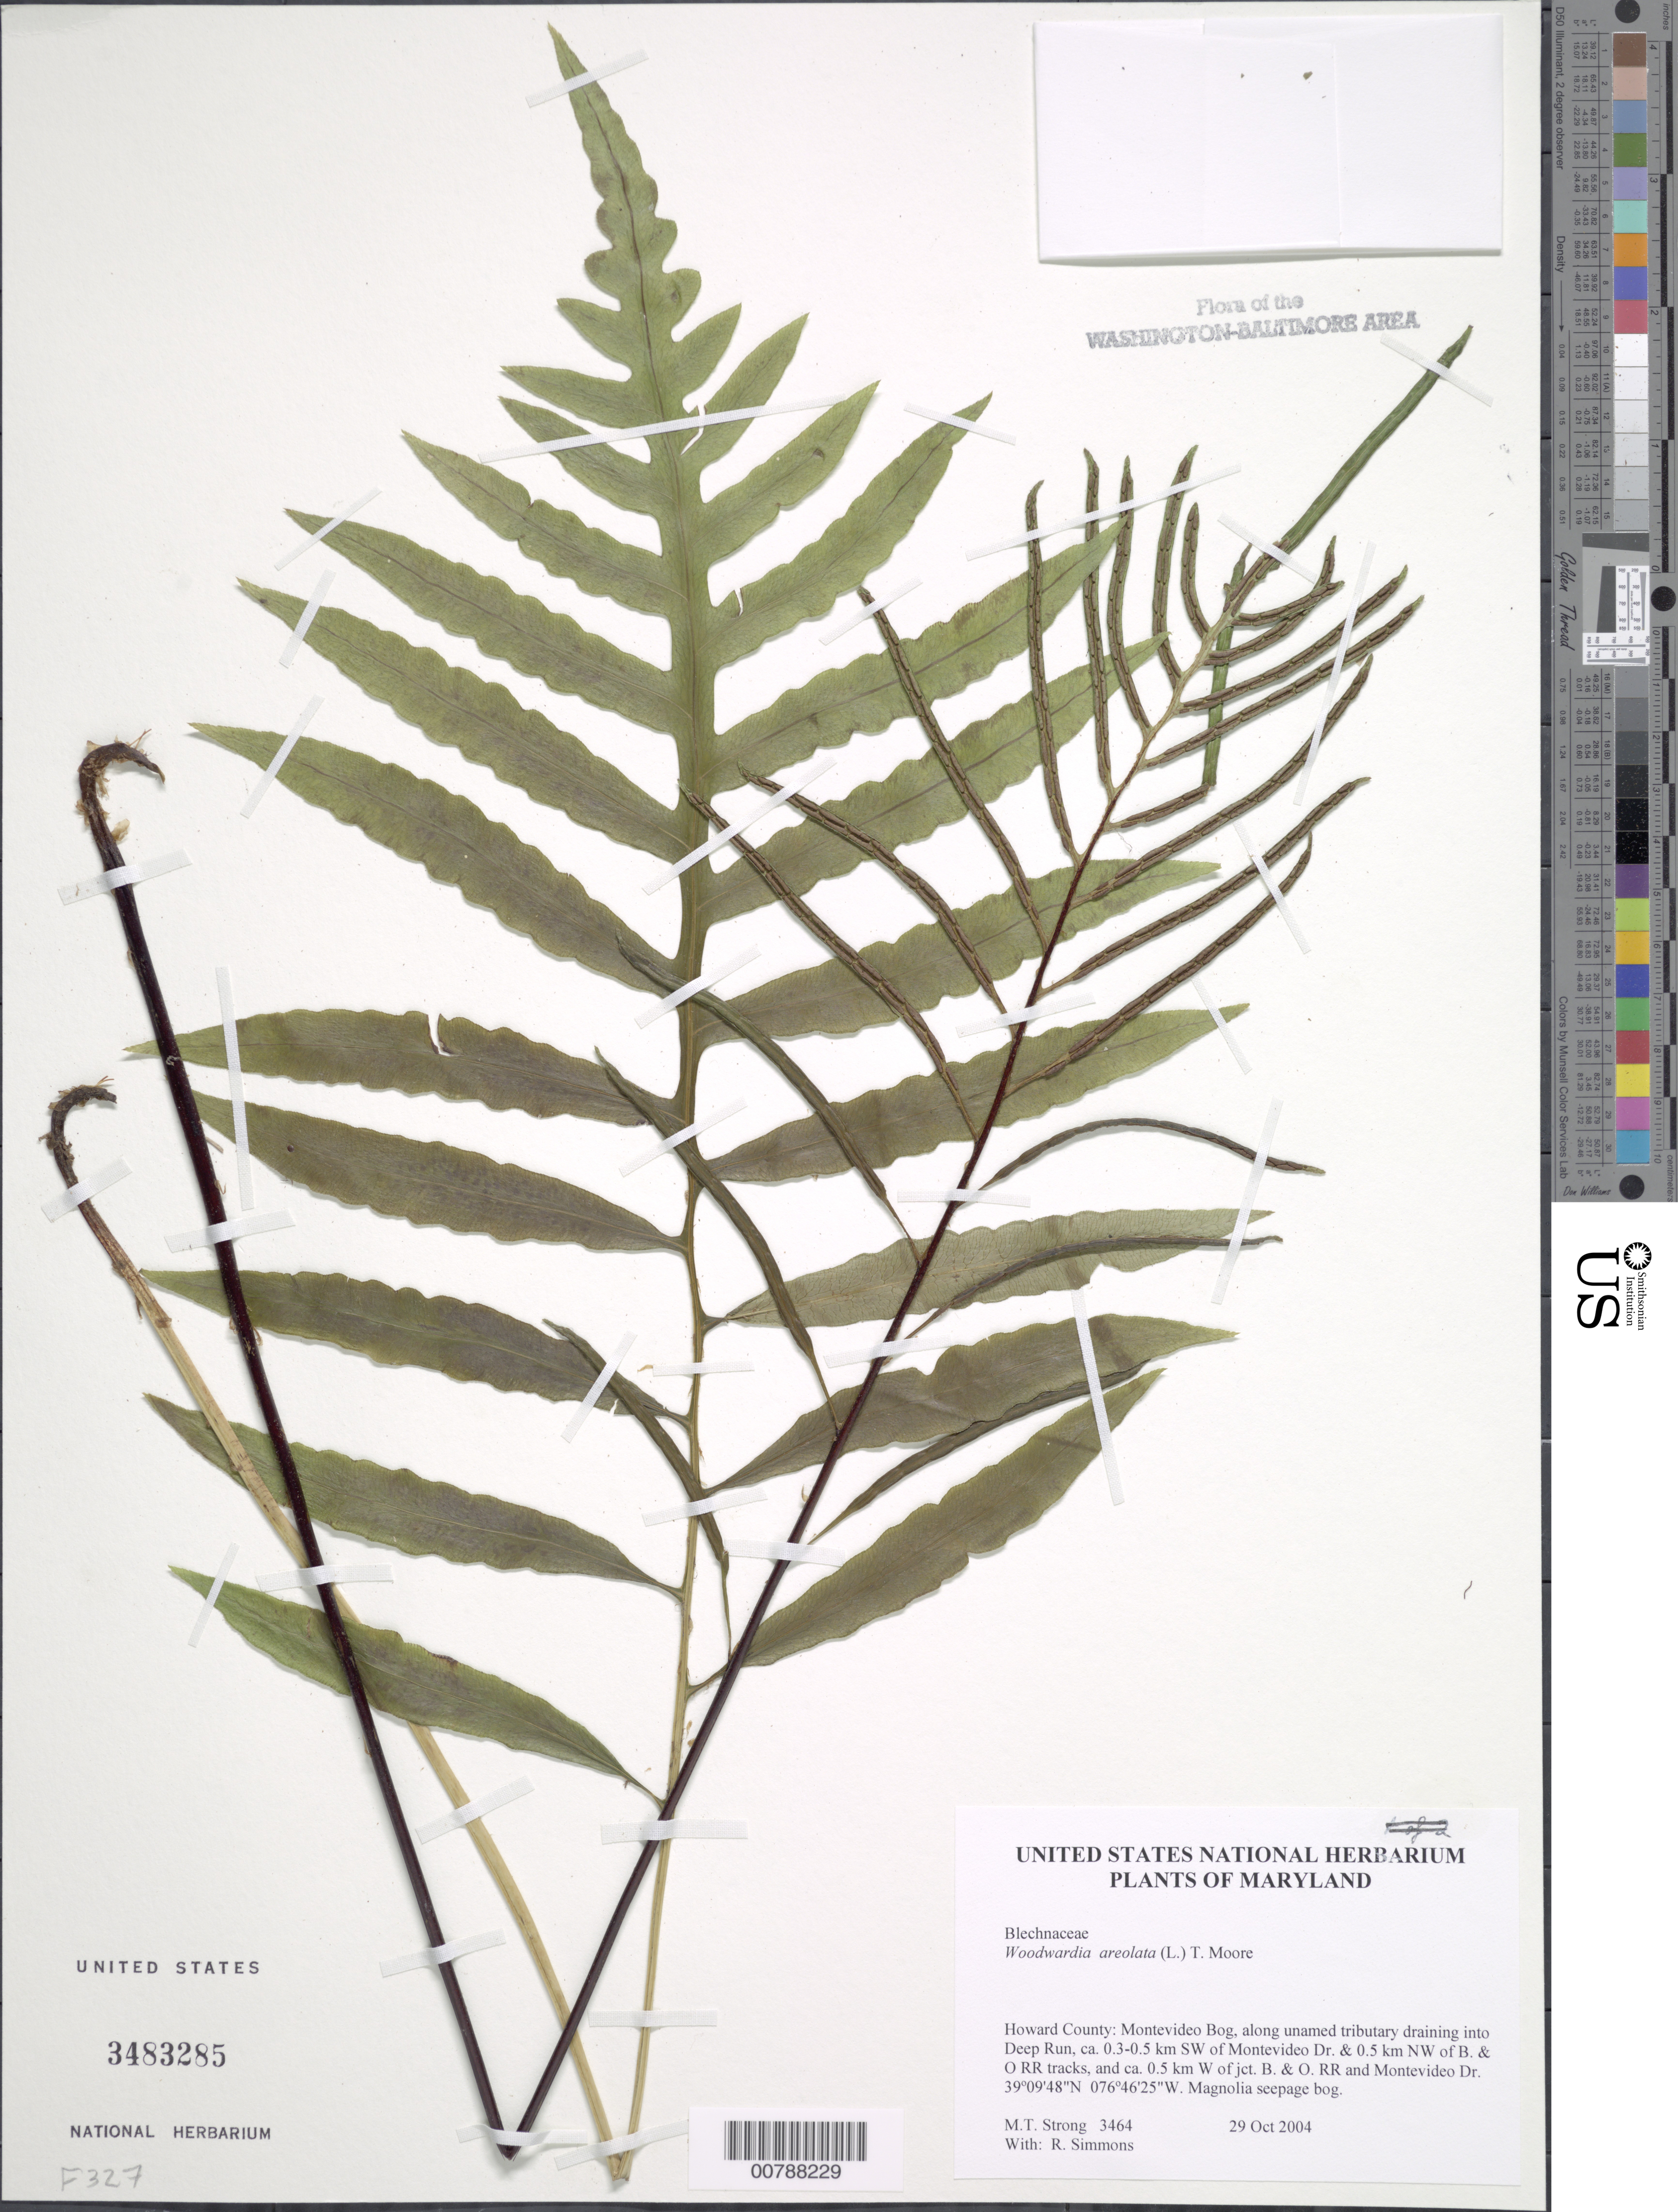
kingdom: Plantae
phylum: Tracheophyta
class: Polypodiopsida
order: Polypodiales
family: Blechnaceae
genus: Woodwardia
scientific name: Woodwardia areolata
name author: (L.) T. Moore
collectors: M. T. Strong & R. B. Simmons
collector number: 3464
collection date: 2004-10-29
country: United States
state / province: Maryland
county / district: Howard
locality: Montevideo Bog, along unnamed tributary draining in to Deep Run, ca. 0.3-0.5 km SW of Montevideo Dr. & 0.5 km NW of B. & O. RR Tracks, and ca. 0.5 km W of jct. B. & O. RR and Montevideo Dr.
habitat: Magnolia seepage bog.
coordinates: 39 09 48 N, 076 46 25 W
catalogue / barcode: US 3483285